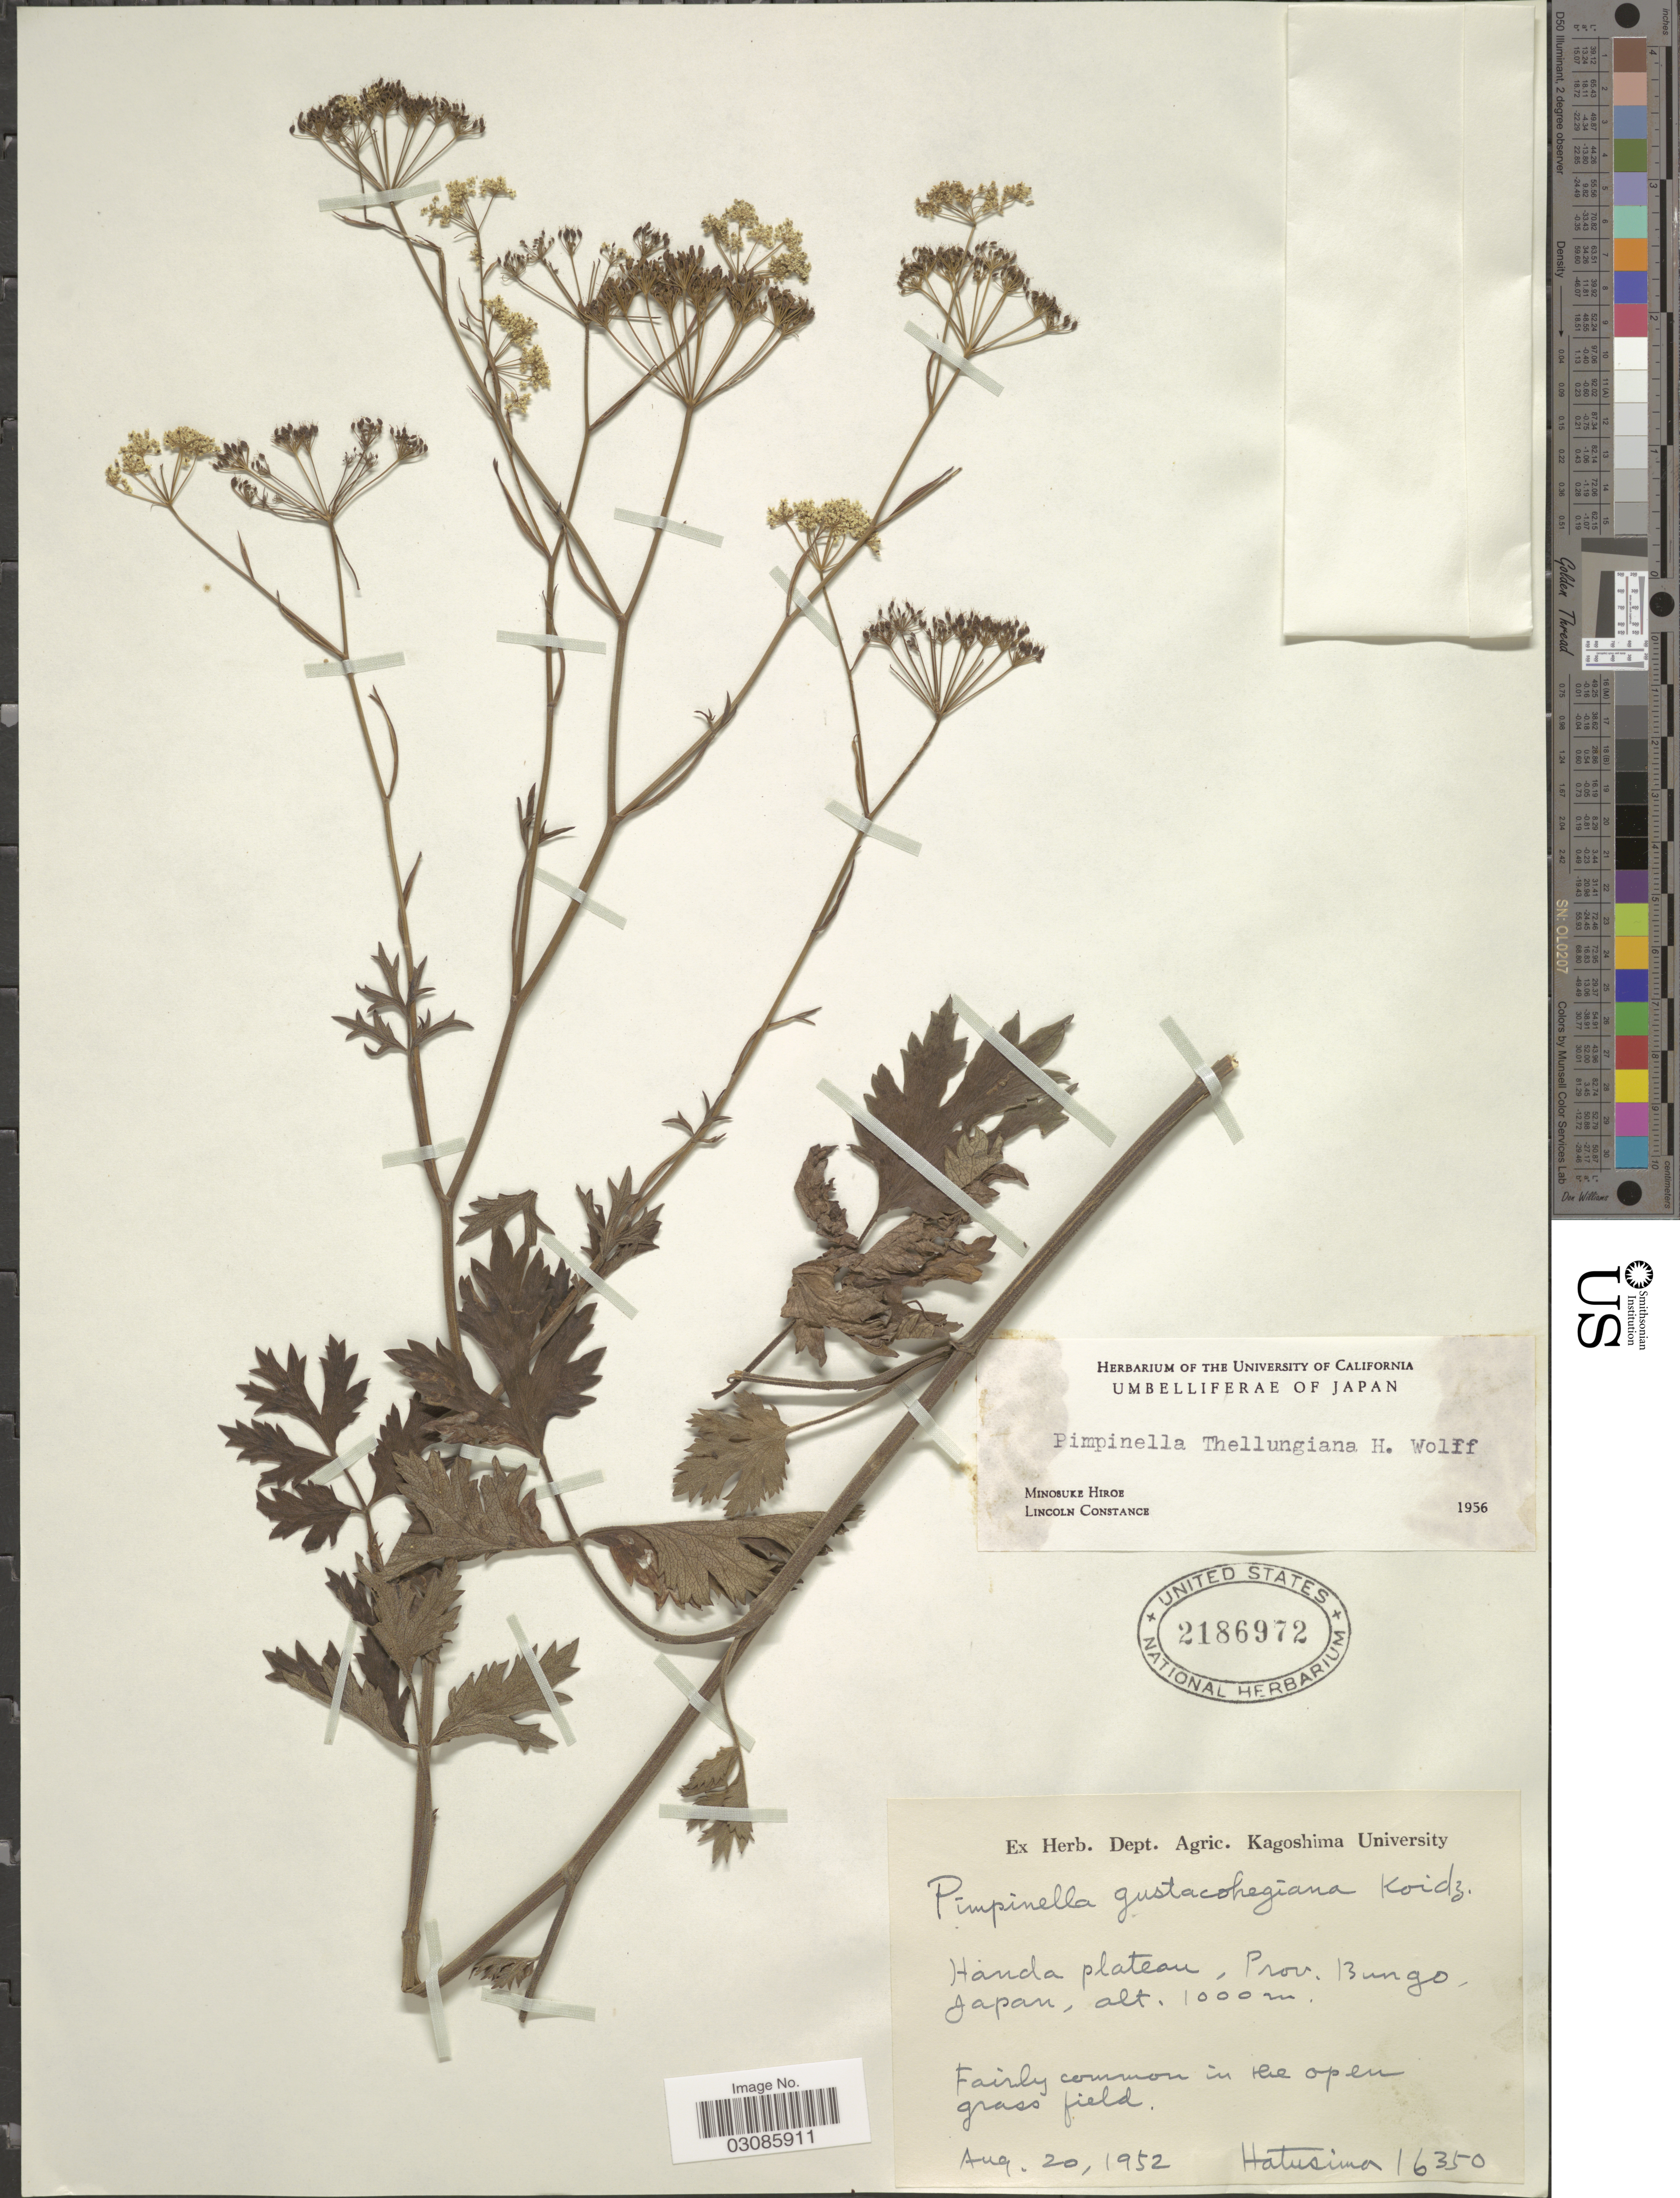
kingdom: Plantae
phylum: Tracheophyta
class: Magnoliopsida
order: Apiales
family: Apiaceae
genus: Pimpinella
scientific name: Pimpinella thellungiana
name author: H. Wolff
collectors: -. Hatusima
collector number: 16350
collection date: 1952-08-20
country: Japan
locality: Handa plateau, Prov. Bungo.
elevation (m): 1000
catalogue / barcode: US 2186972